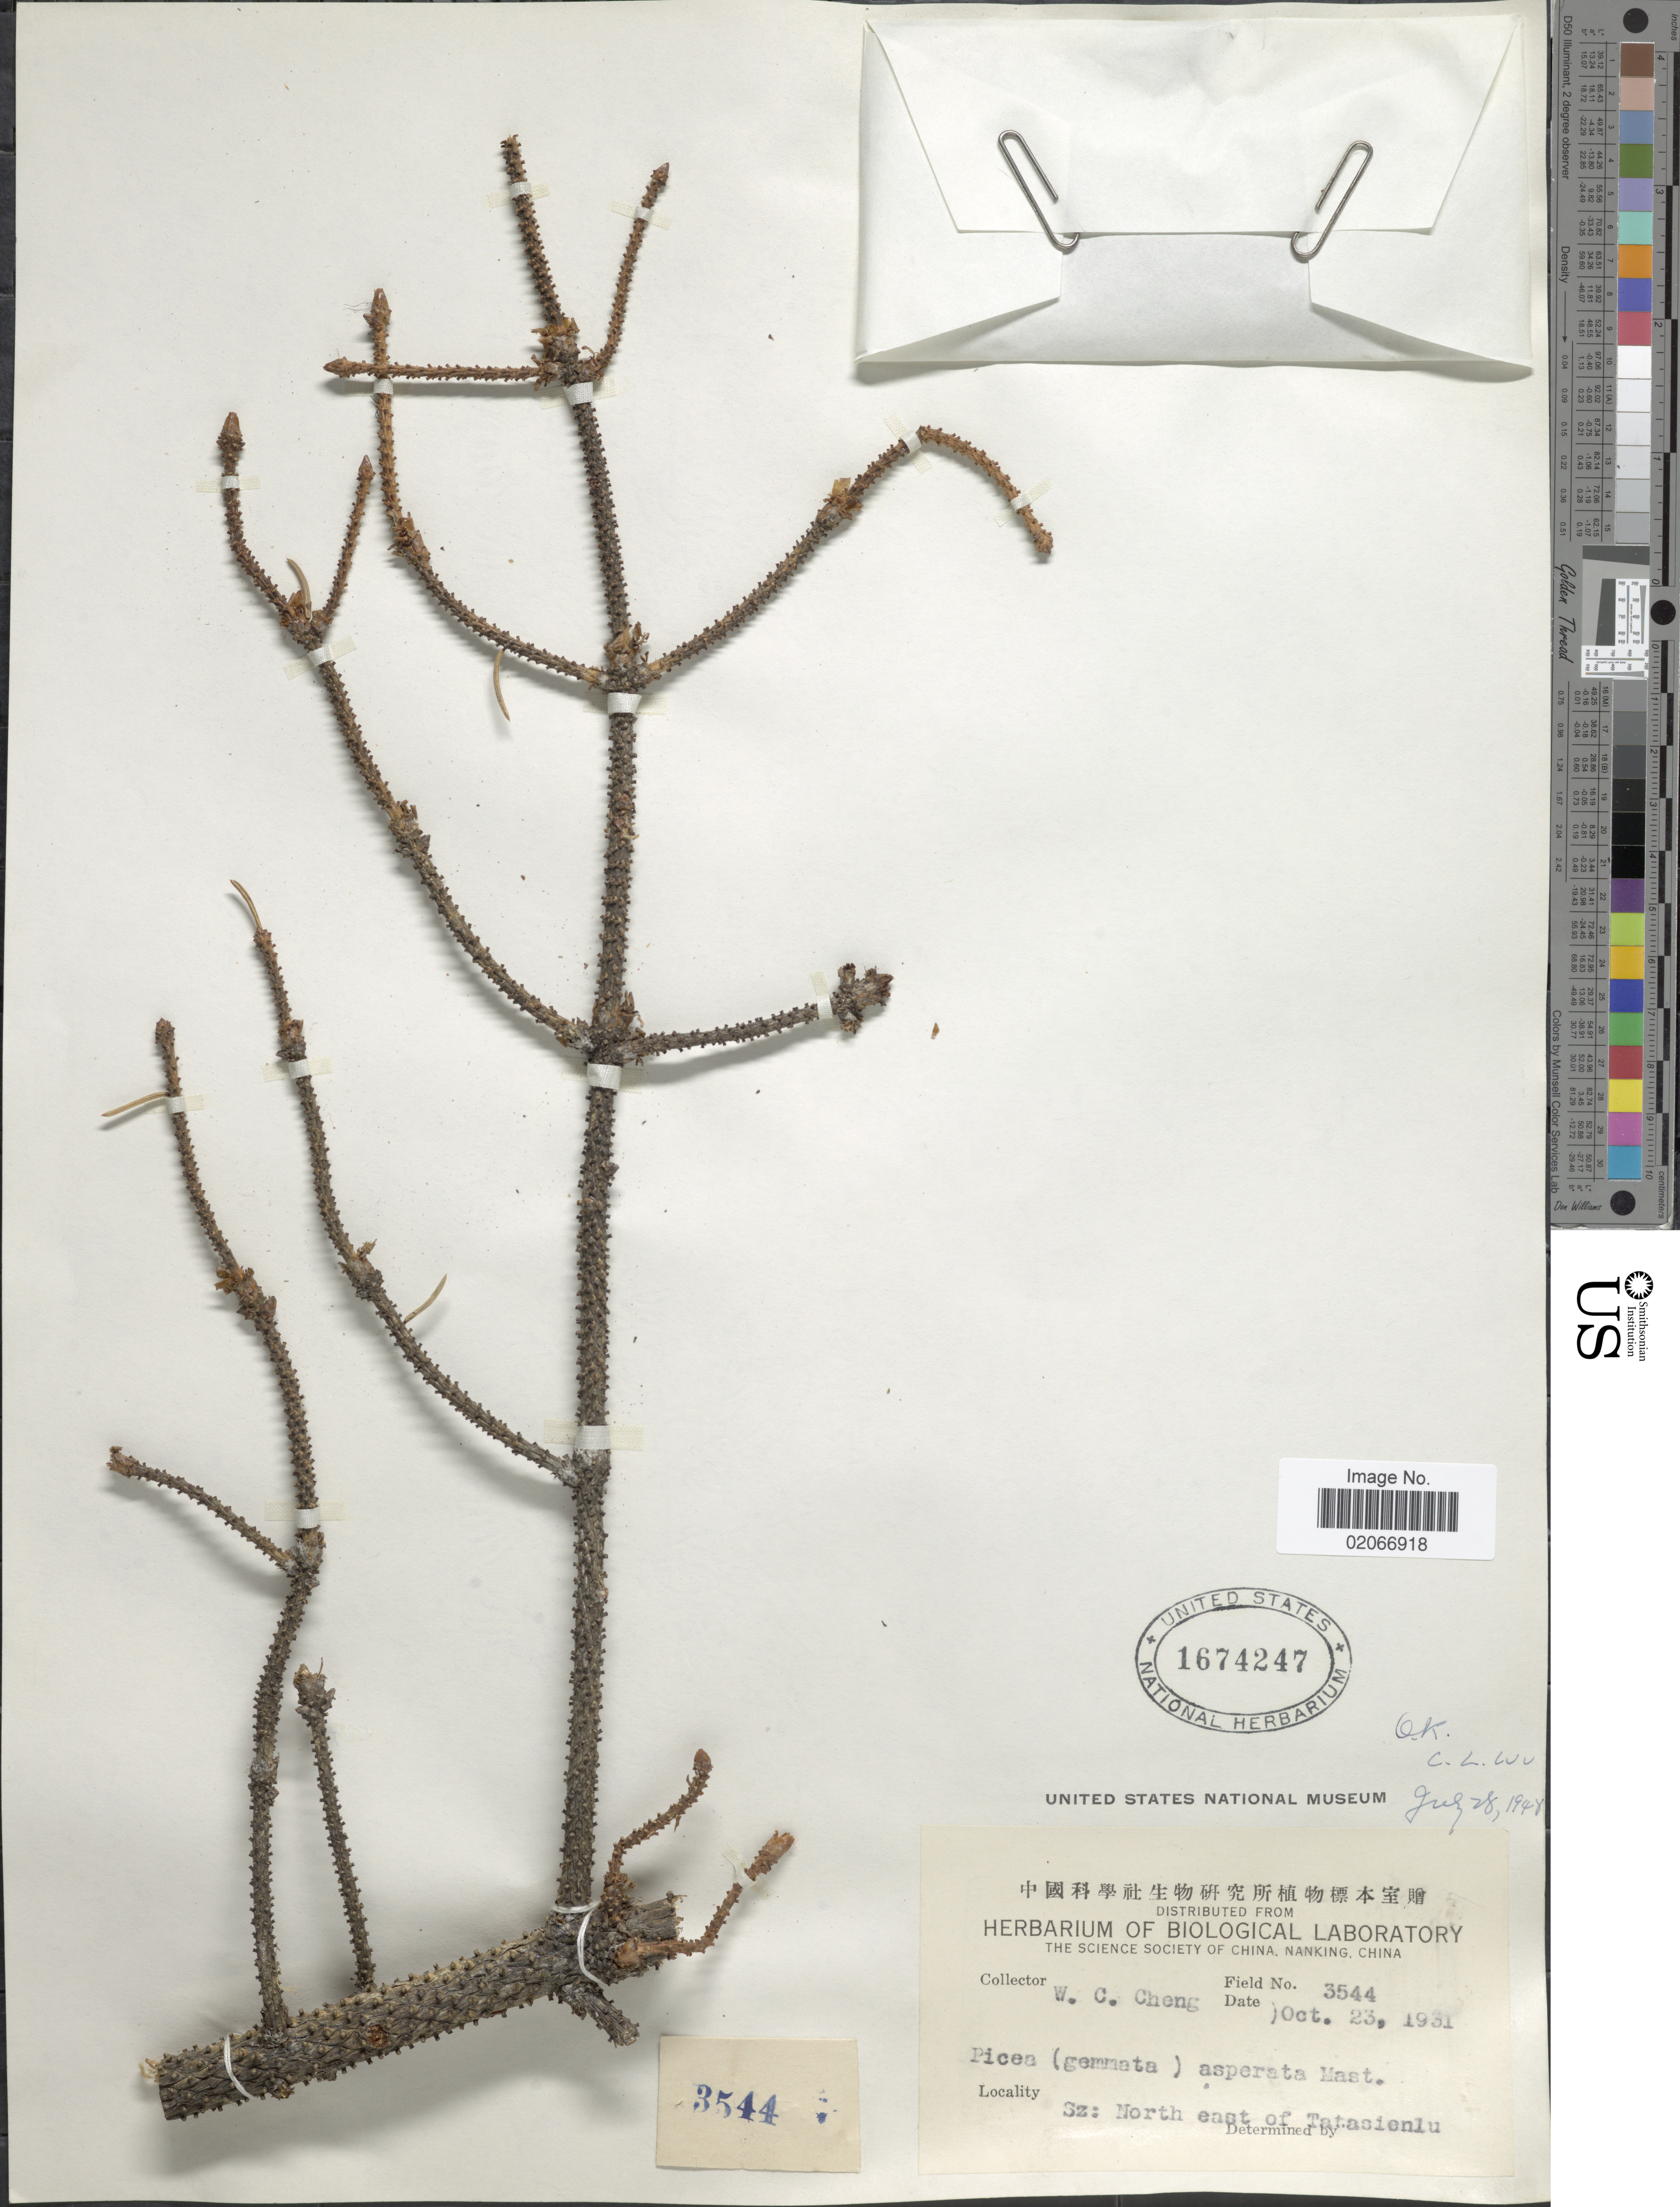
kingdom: Plantae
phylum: Tracheophyta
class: Pinopsida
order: Pinales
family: Pinaceae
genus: Picea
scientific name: Picea asperata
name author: Mast.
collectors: W. C. Cheng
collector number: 3544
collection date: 1931-10-23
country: China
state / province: Sichuan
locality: Sz: north east of Tatacienlu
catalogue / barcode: US 1674247